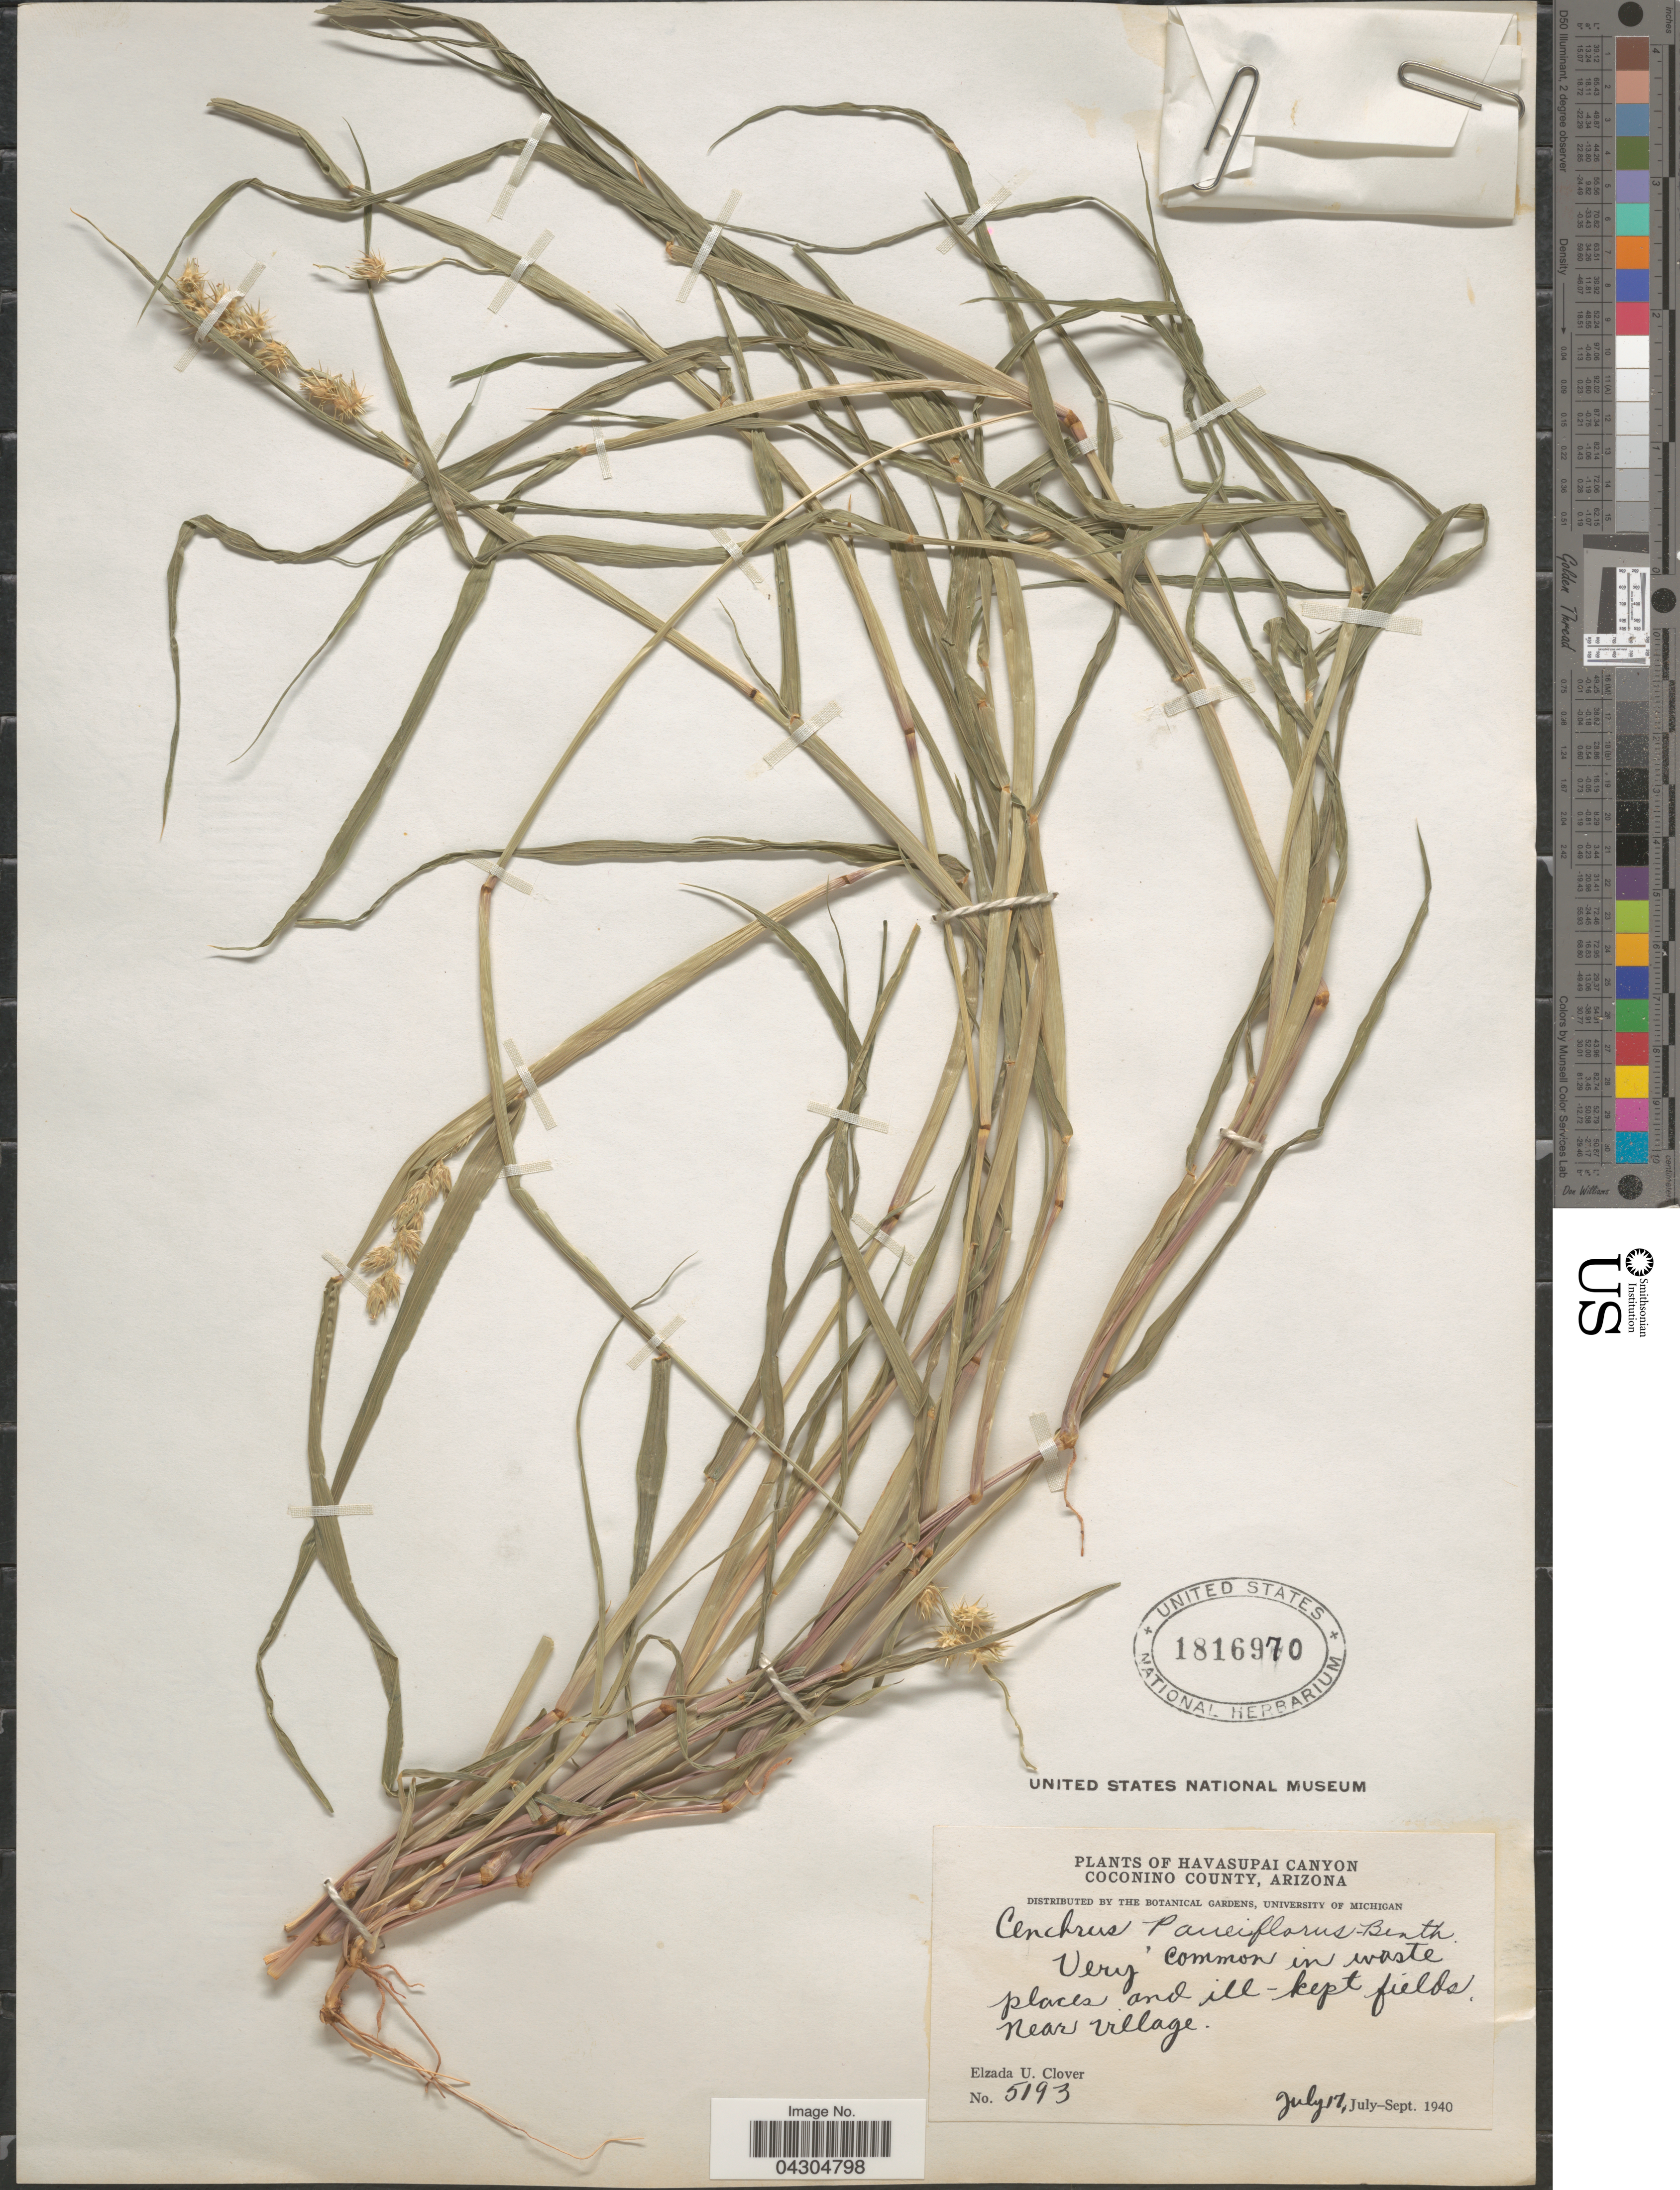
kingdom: Plantae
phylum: Tracheophyta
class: Liliopsida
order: Poales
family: Poaceae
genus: Cenchrus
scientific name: Cenchrus longispinus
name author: (Hack.) Fernald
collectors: E. U. Clover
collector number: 5193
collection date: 1940-07-17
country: United States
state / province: Arizona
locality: Havasupai Canyon. Coconino County. Near village.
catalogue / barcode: US 1816970